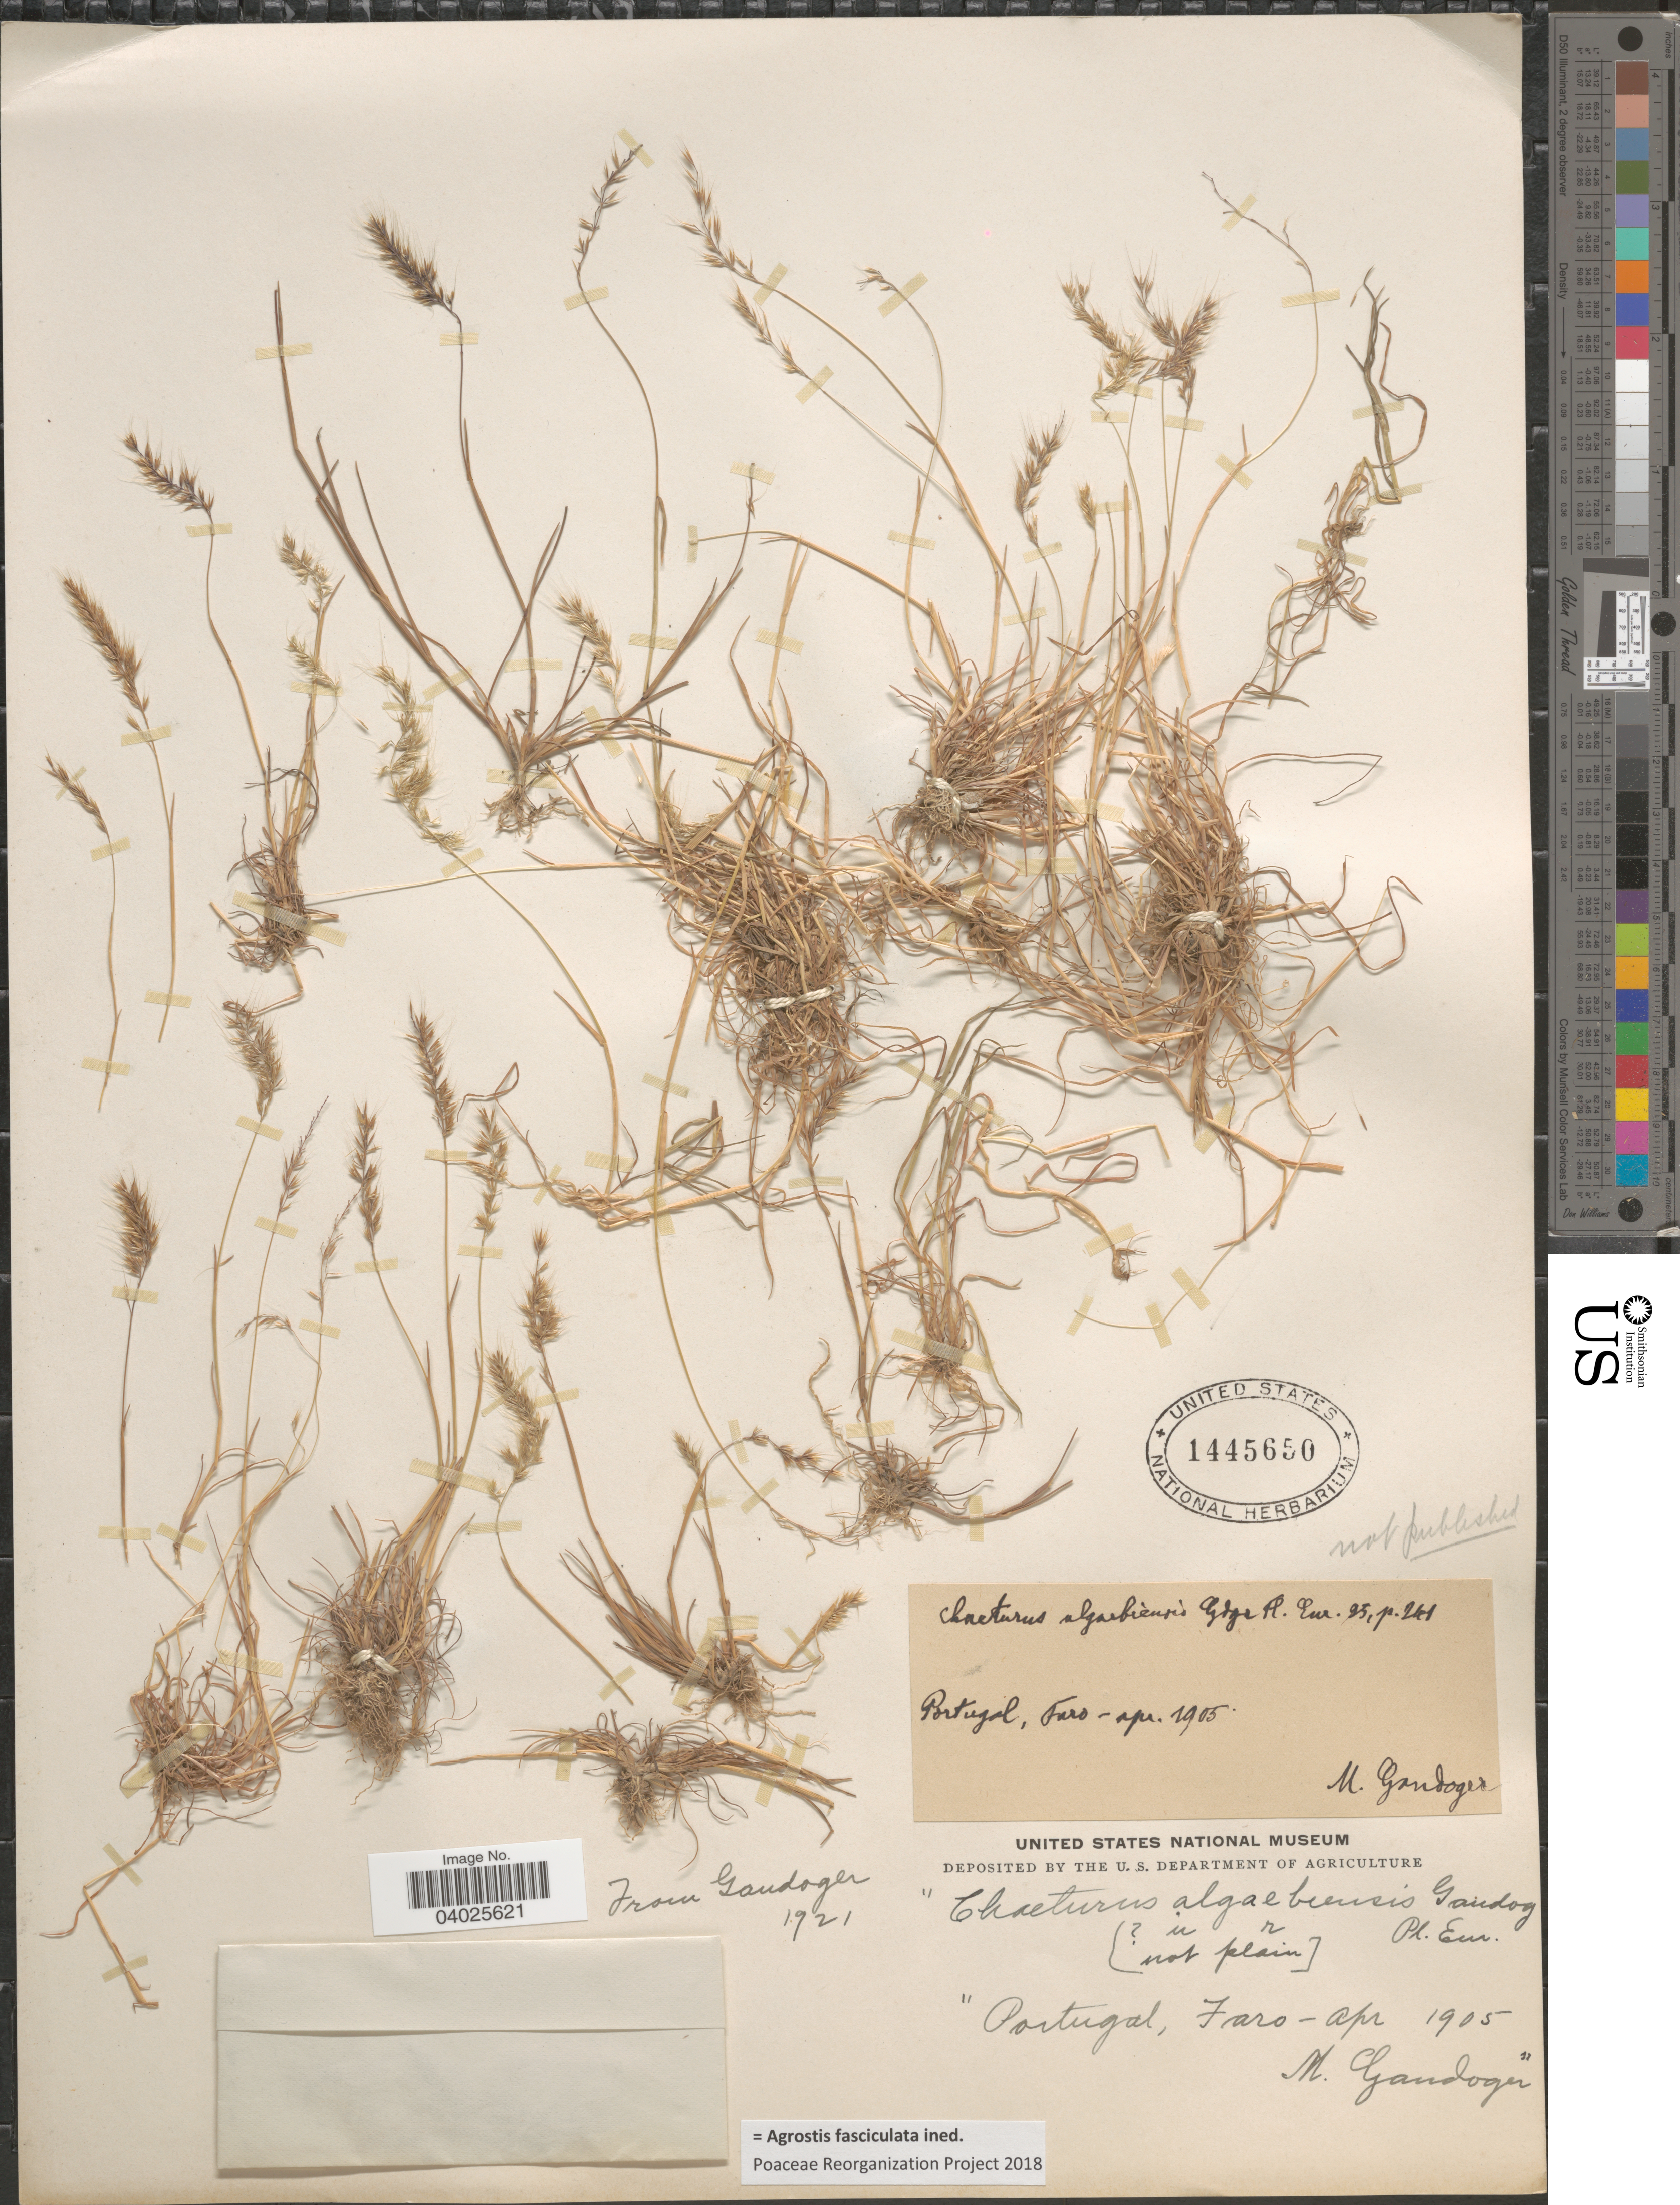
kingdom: Plantae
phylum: Tracheophyta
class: Liliopsida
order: Poales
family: Poaceae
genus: Agrostis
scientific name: Agrostis fasciculata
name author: Roem. & Schult.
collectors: M. Gandoger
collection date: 1905-04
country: Portugal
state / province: Faro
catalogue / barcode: US 1445650